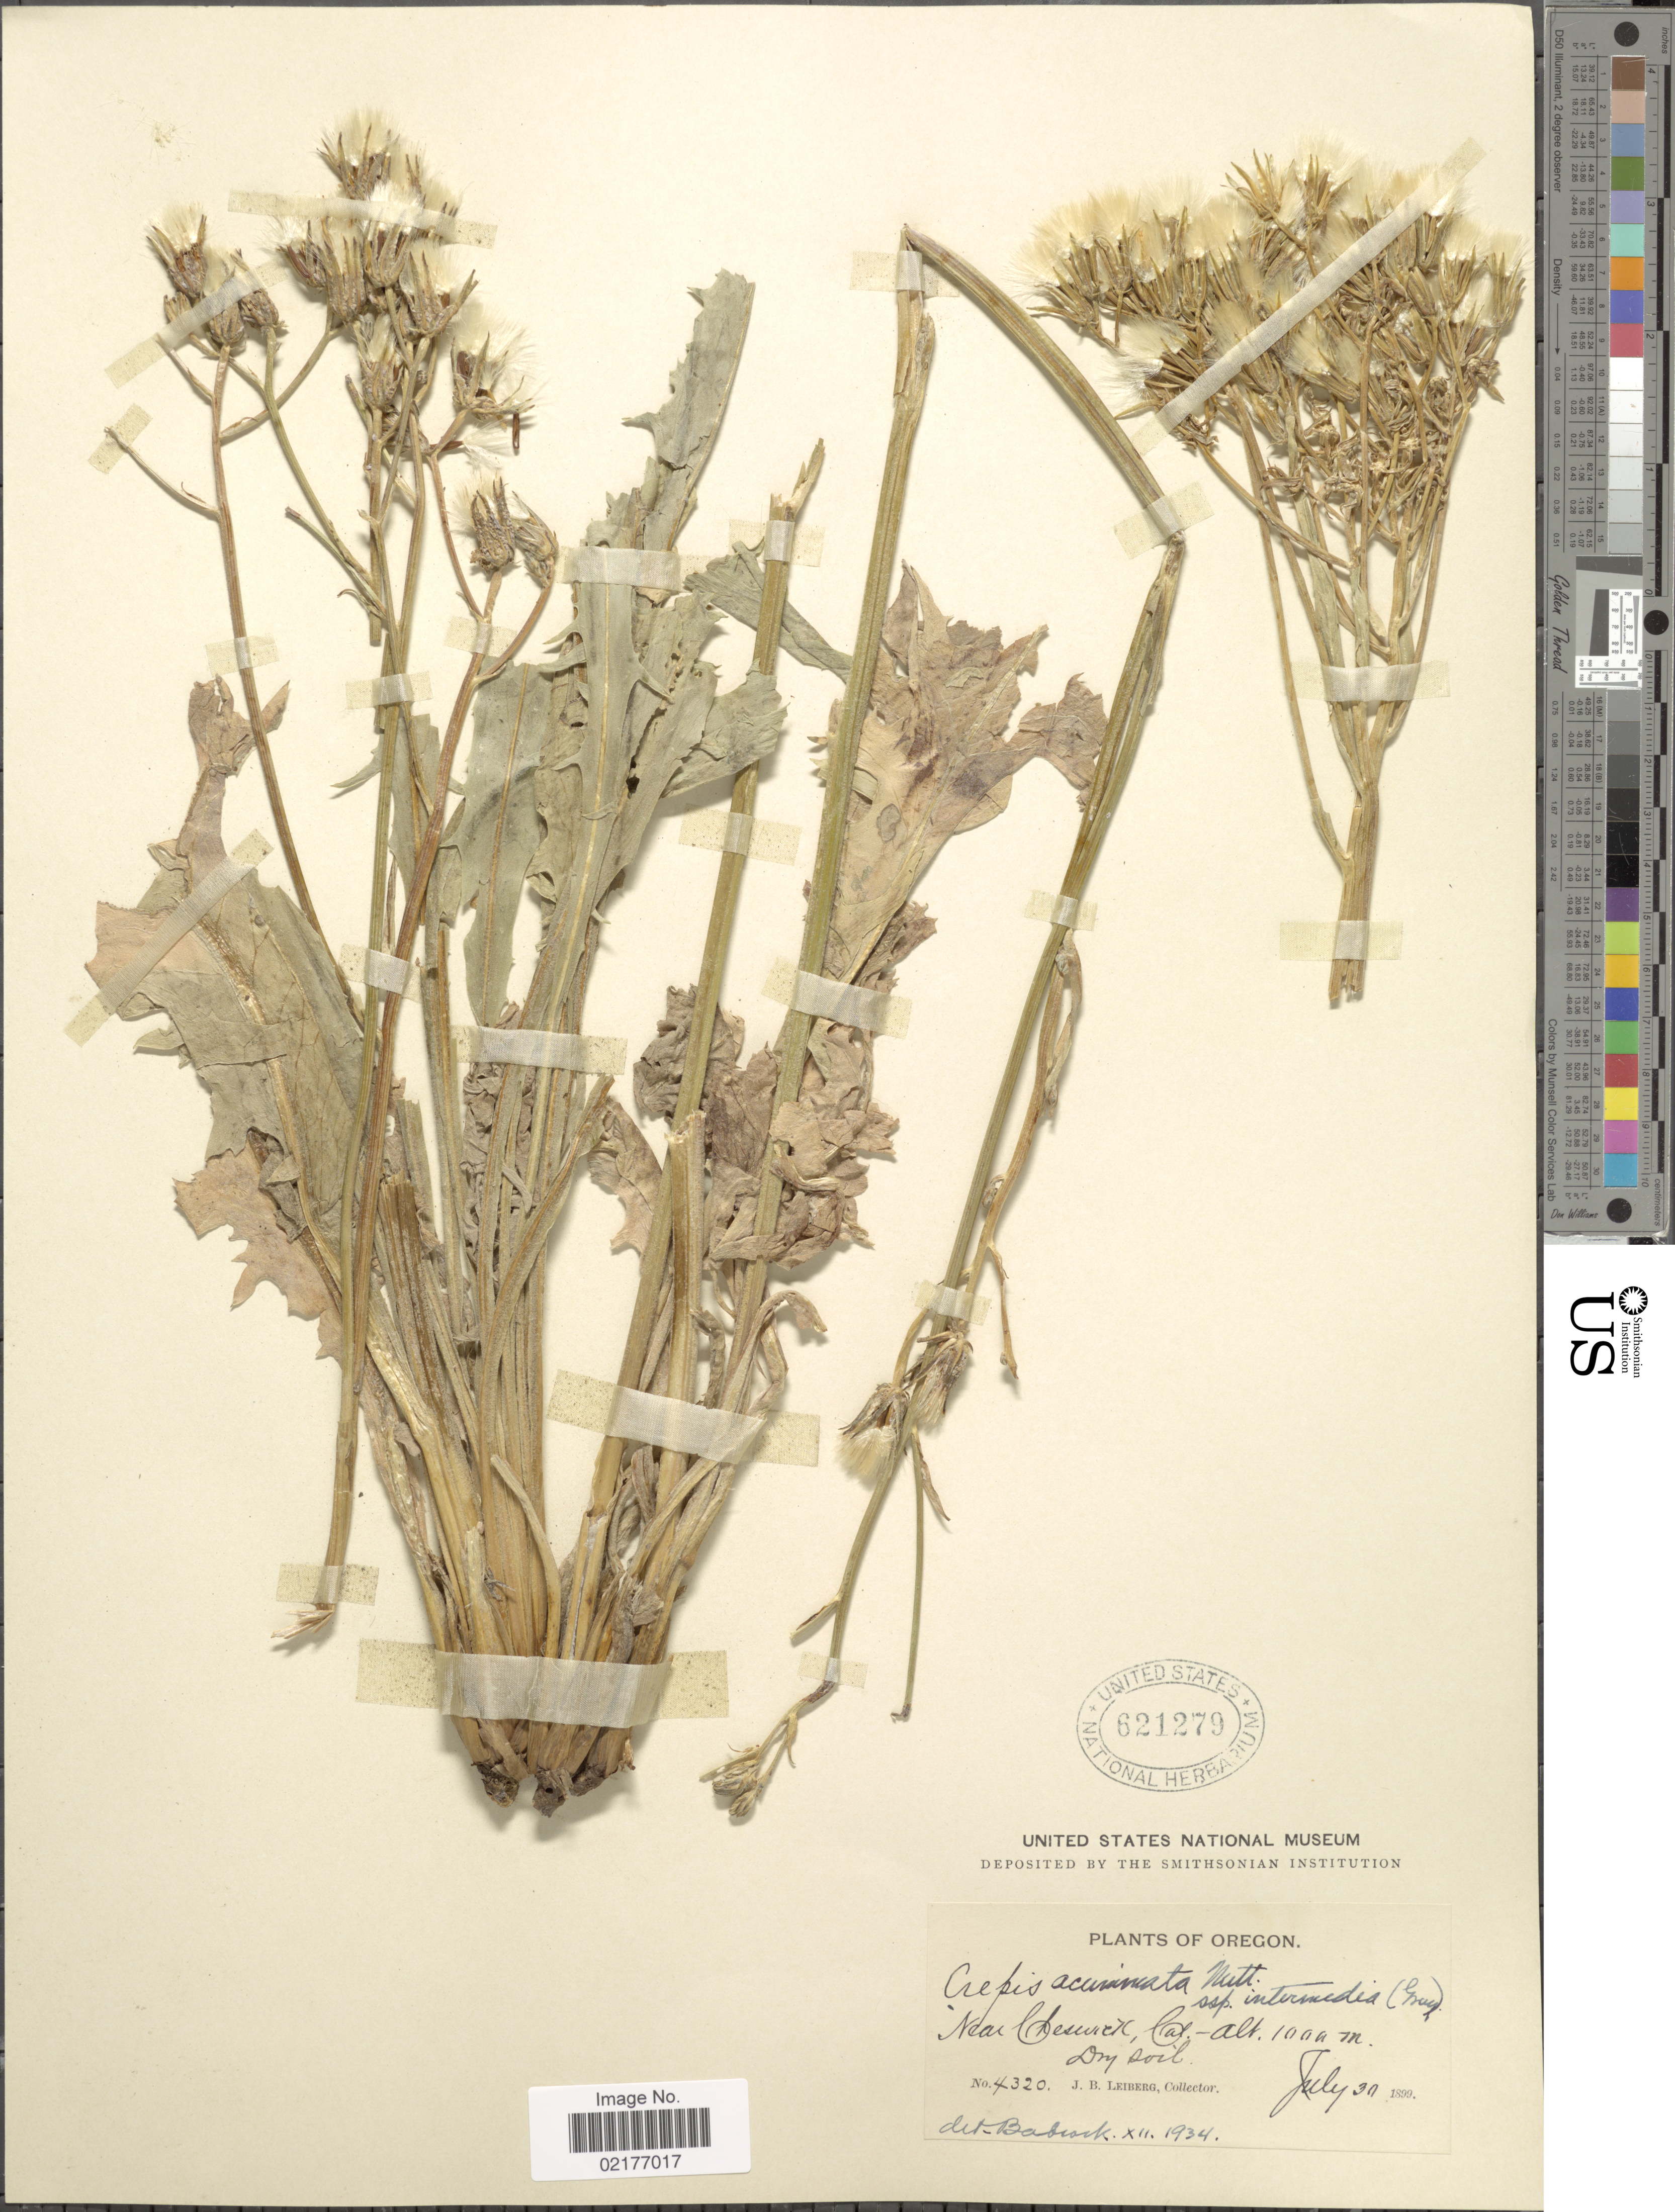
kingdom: Plantae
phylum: Tracheophyta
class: Magnoliopsida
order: Asterales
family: Asteraceae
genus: Crepis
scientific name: Crepis intermedia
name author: A. Gray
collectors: J. B. Leiberg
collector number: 4320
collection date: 1899-07-30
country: United States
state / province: Oregon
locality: Near Clesswick, Cal.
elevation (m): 1000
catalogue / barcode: US 621279